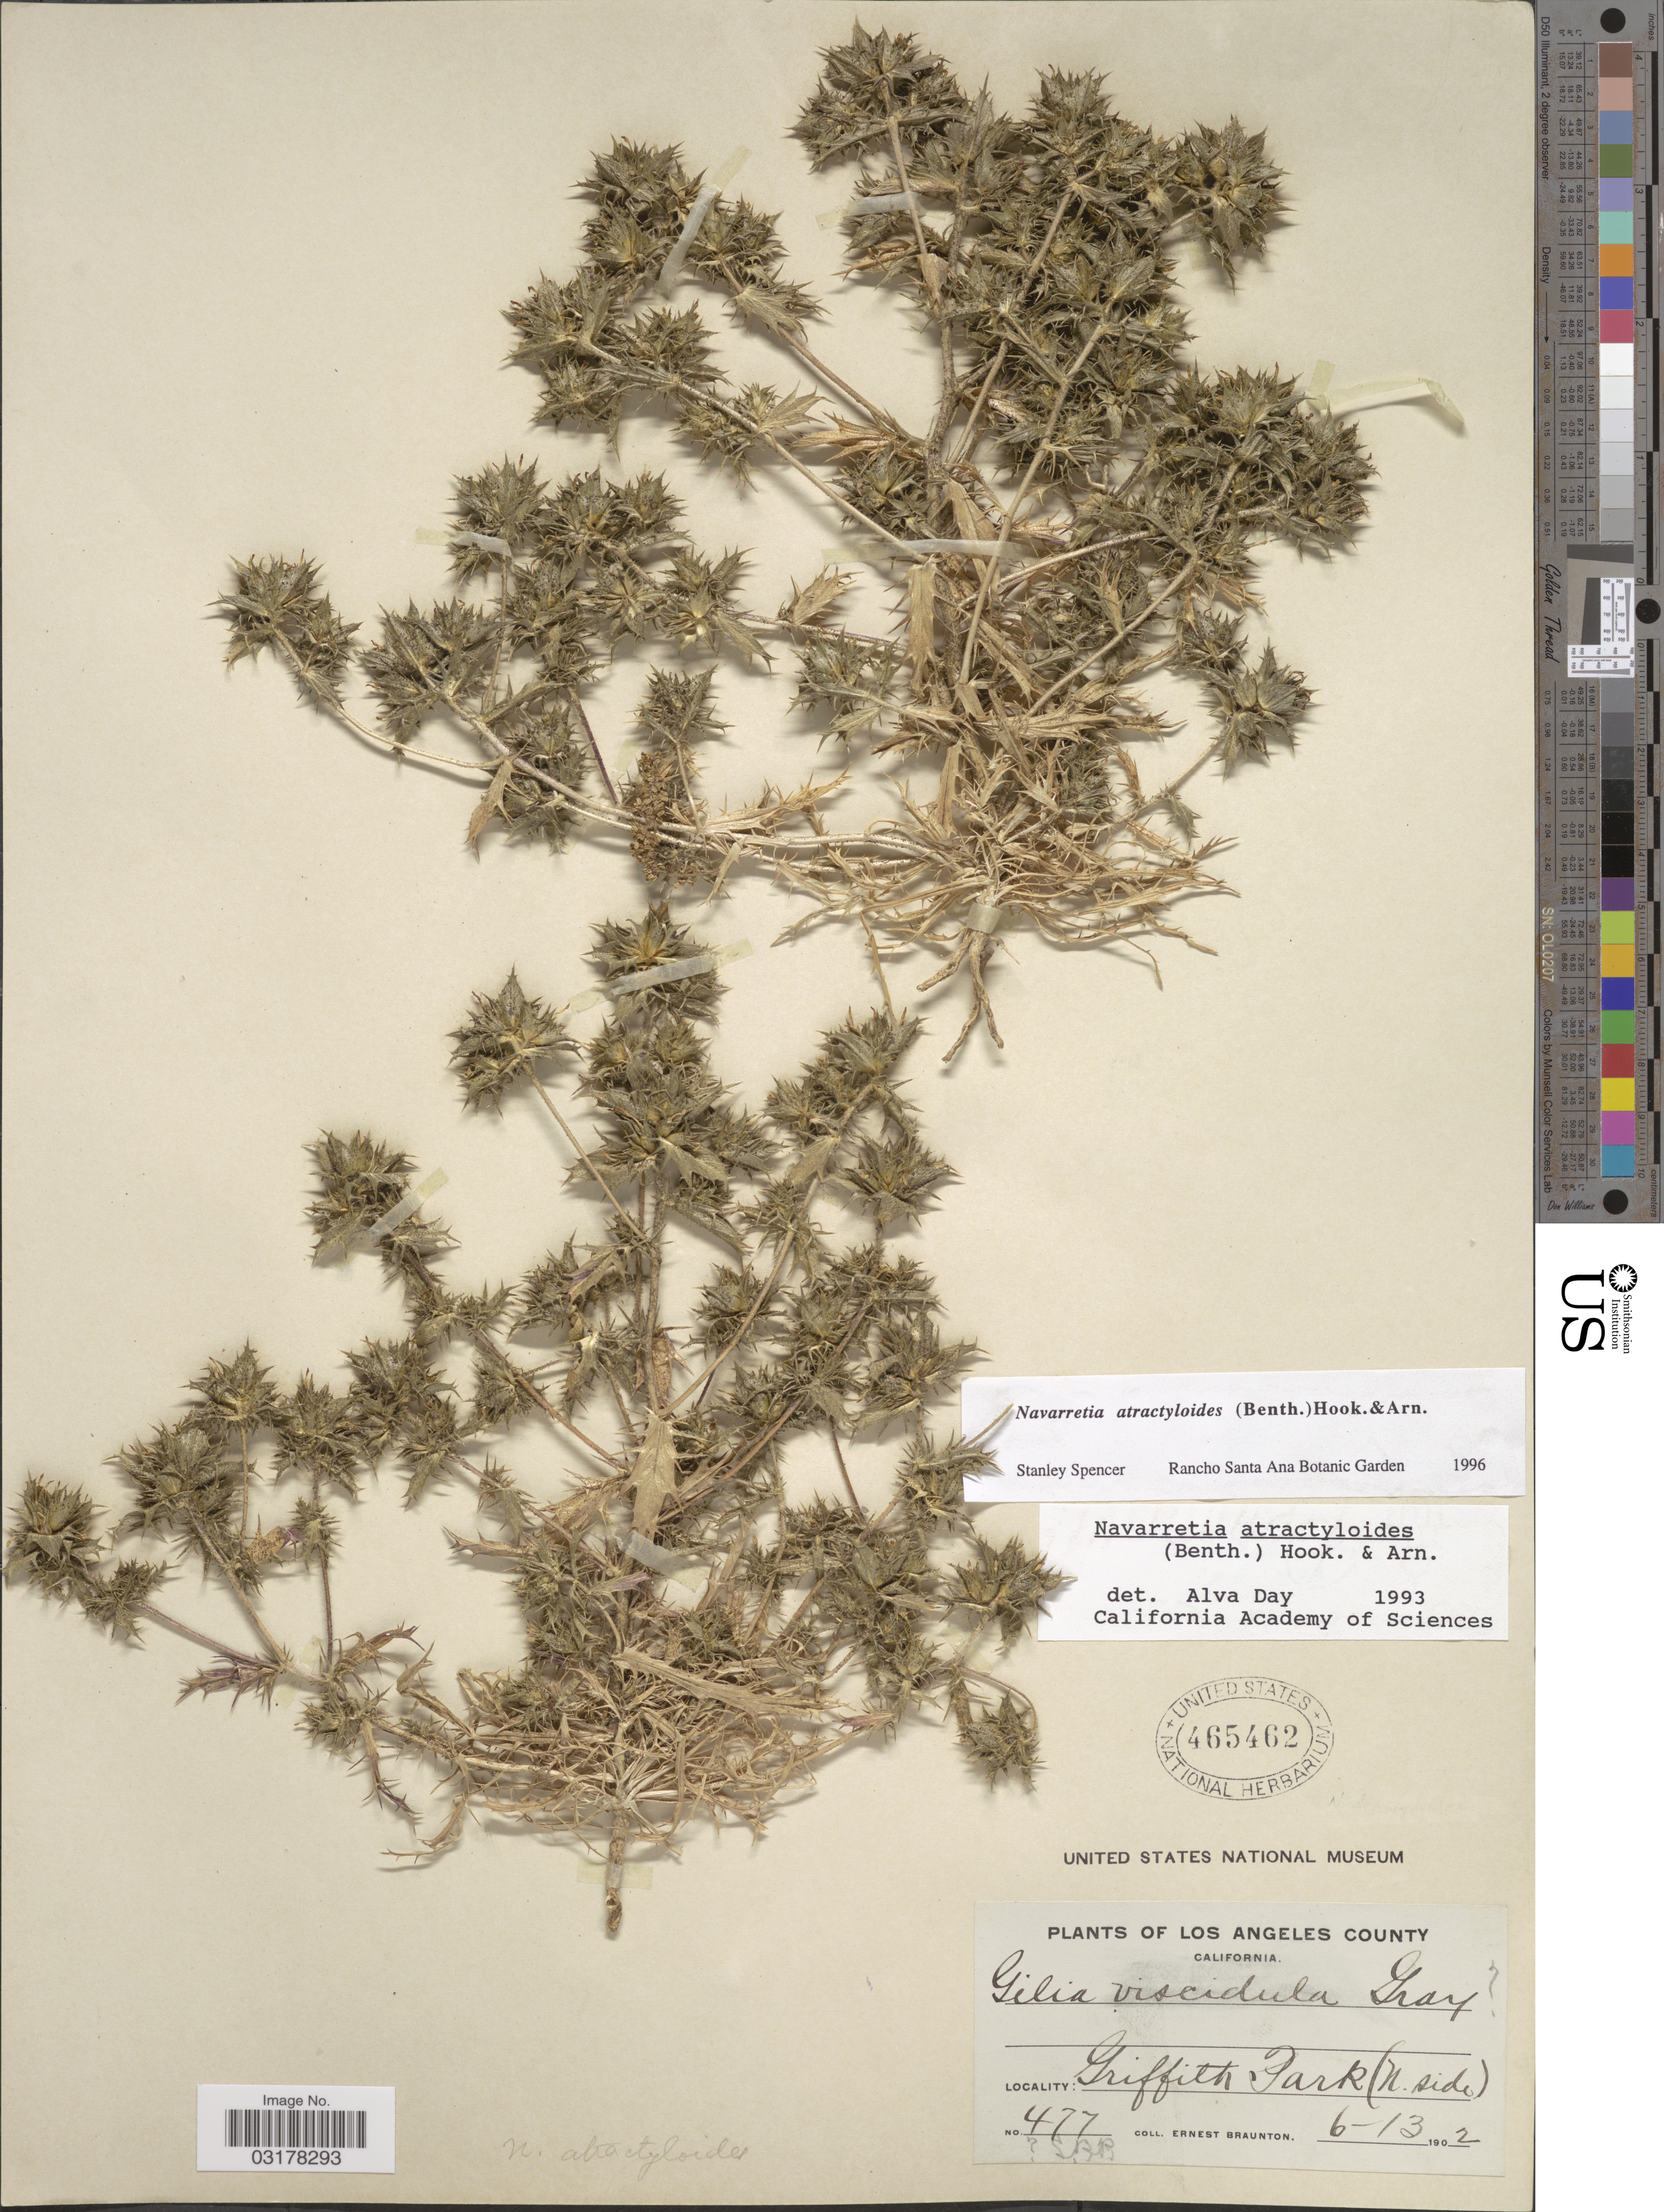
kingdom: Plantae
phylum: Tracheophyta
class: Magnoliopsida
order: Ericales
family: Polemoniaceae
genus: Navarretia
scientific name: Navarretia atractyloides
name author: (Benth.) Hook. & Arn.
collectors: E. Braunton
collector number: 477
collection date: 1902-06-13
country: United States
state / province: California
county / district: Los Angeles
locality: Los Angeles County. Griffith Park (N. side).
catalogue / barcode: US 465462